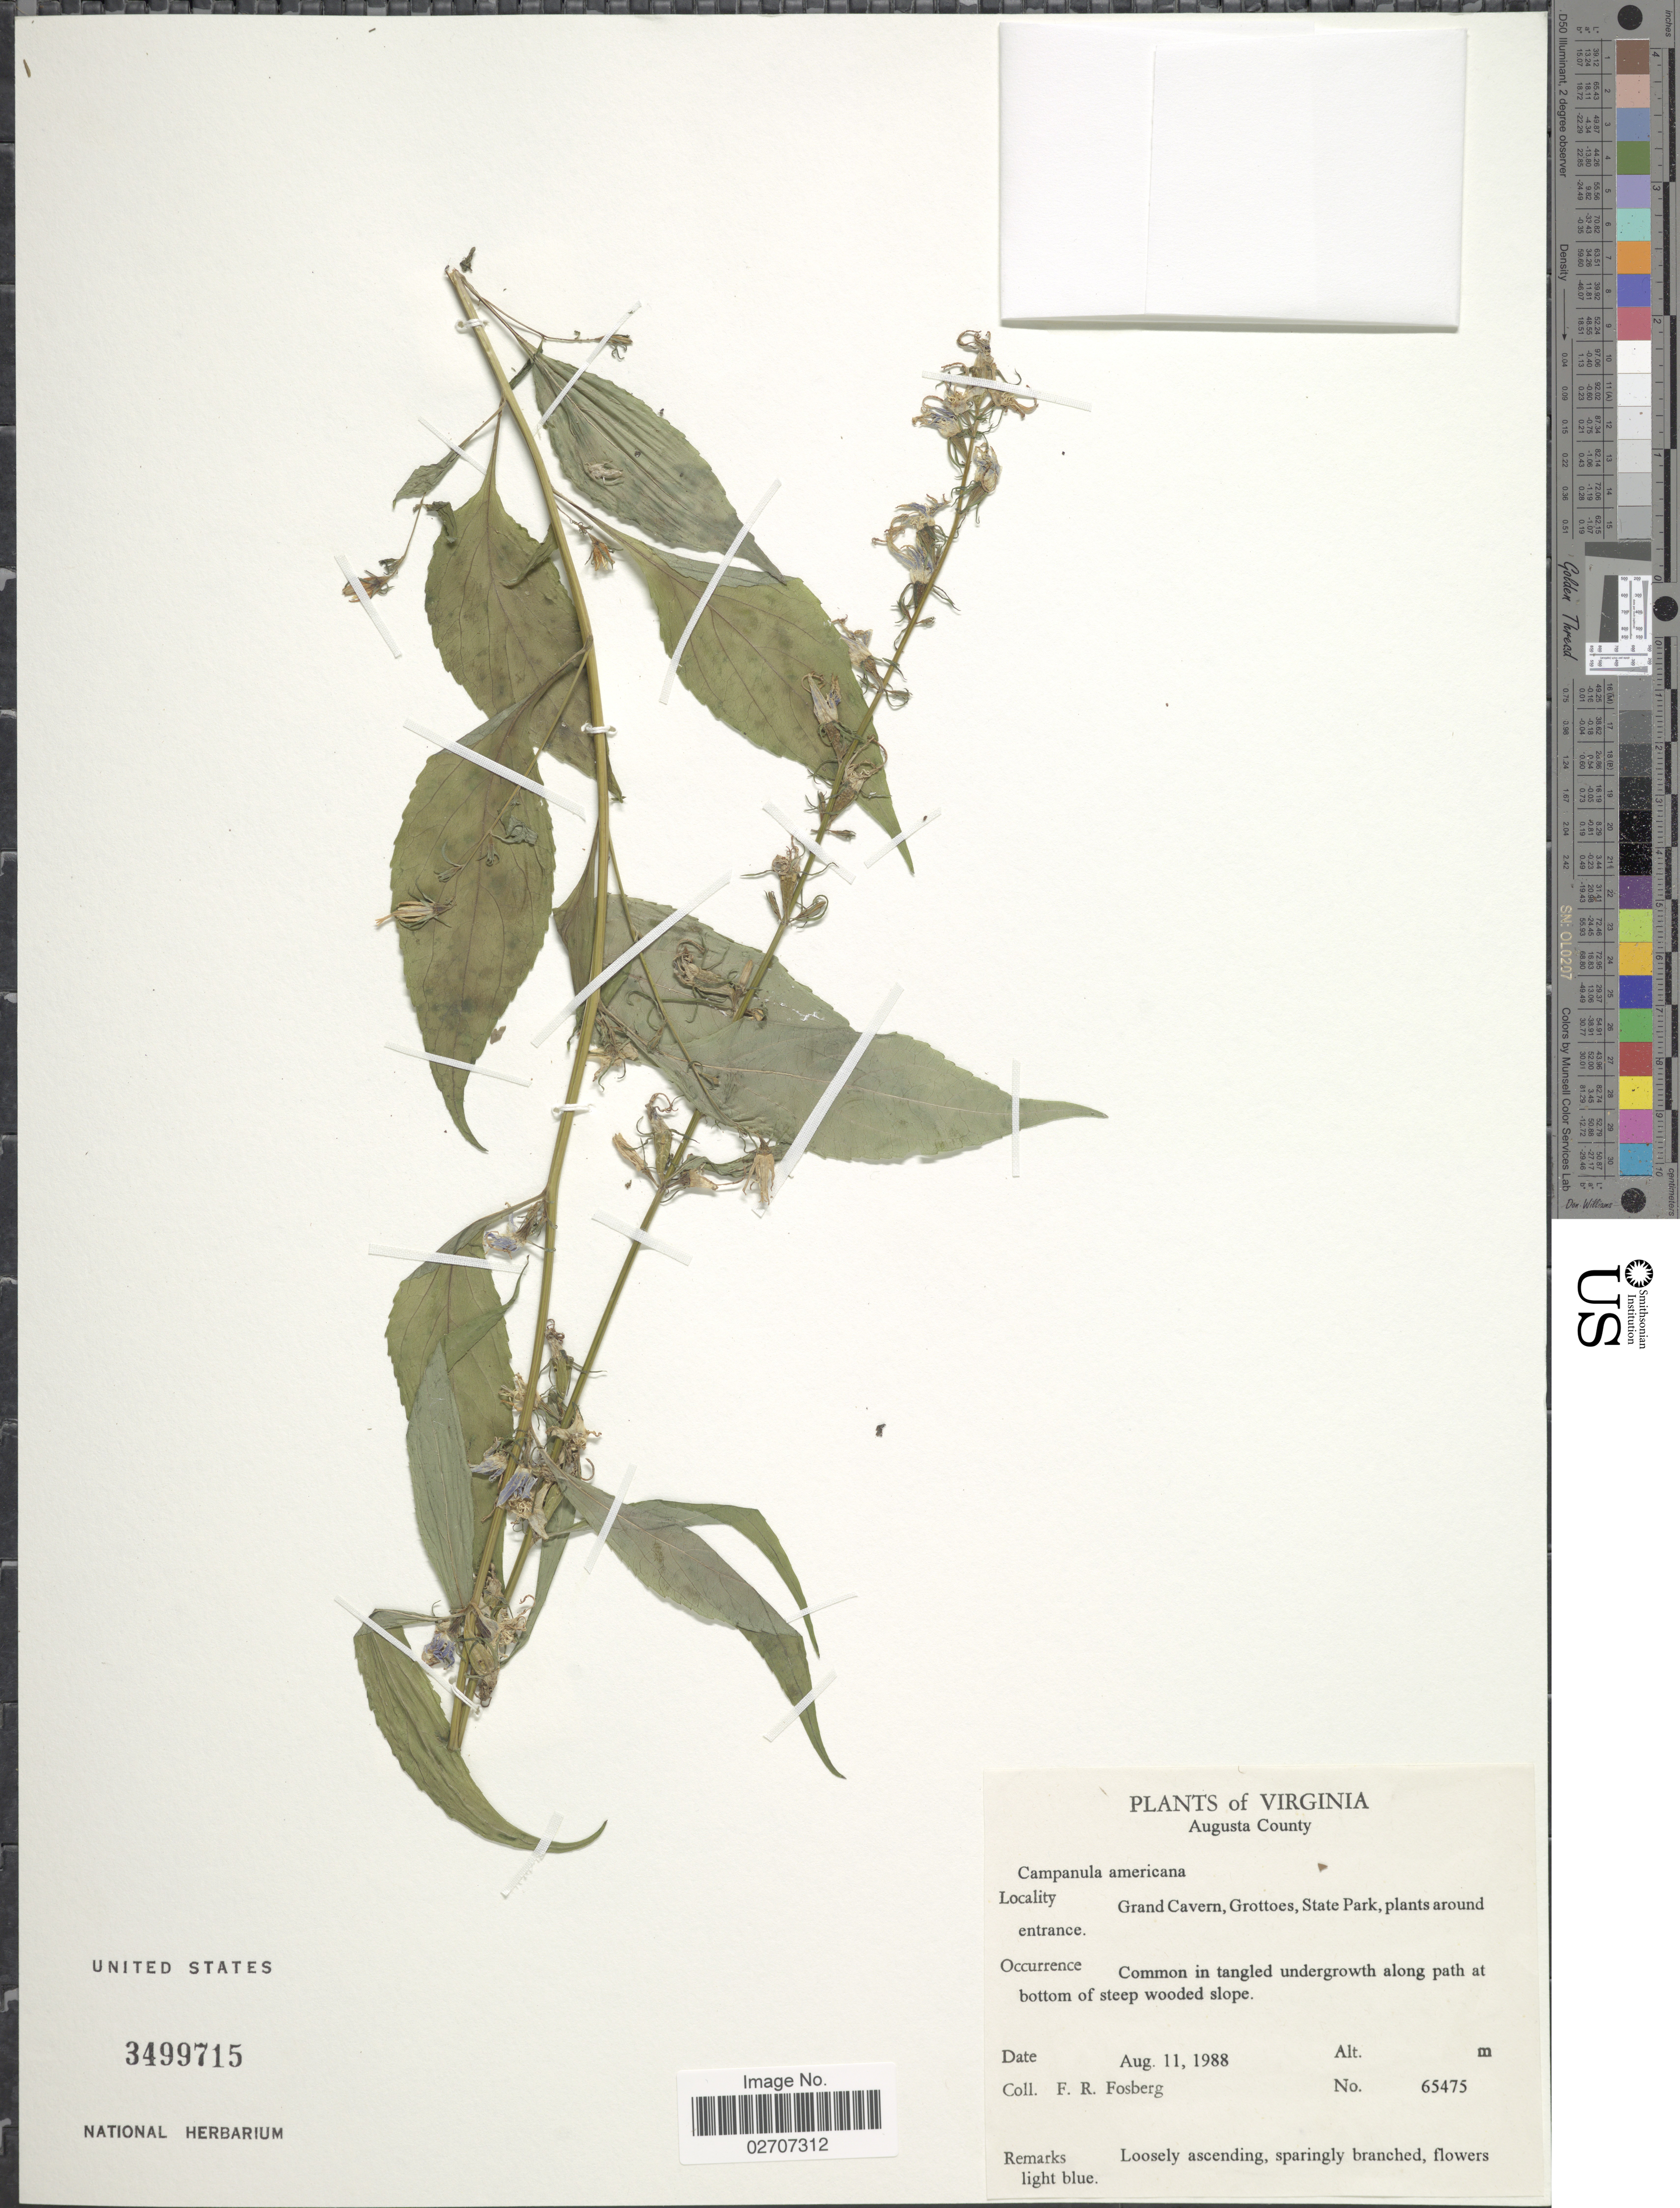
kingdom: Plantae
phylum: Tracheophyta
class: Magnoliopsida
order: Asterales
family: Campanulaceae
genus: Campanula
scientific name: Campanula americana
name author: L.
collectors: F. R. Fosberg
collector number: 65475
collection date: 1988-08-11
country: United States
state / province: Virginia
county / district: Augusta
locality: Augusta County, Grand Cavern, Grottoes, State Park, plants around entrance, along path at bottom of steep wooded slope.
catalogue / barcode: US 3499715